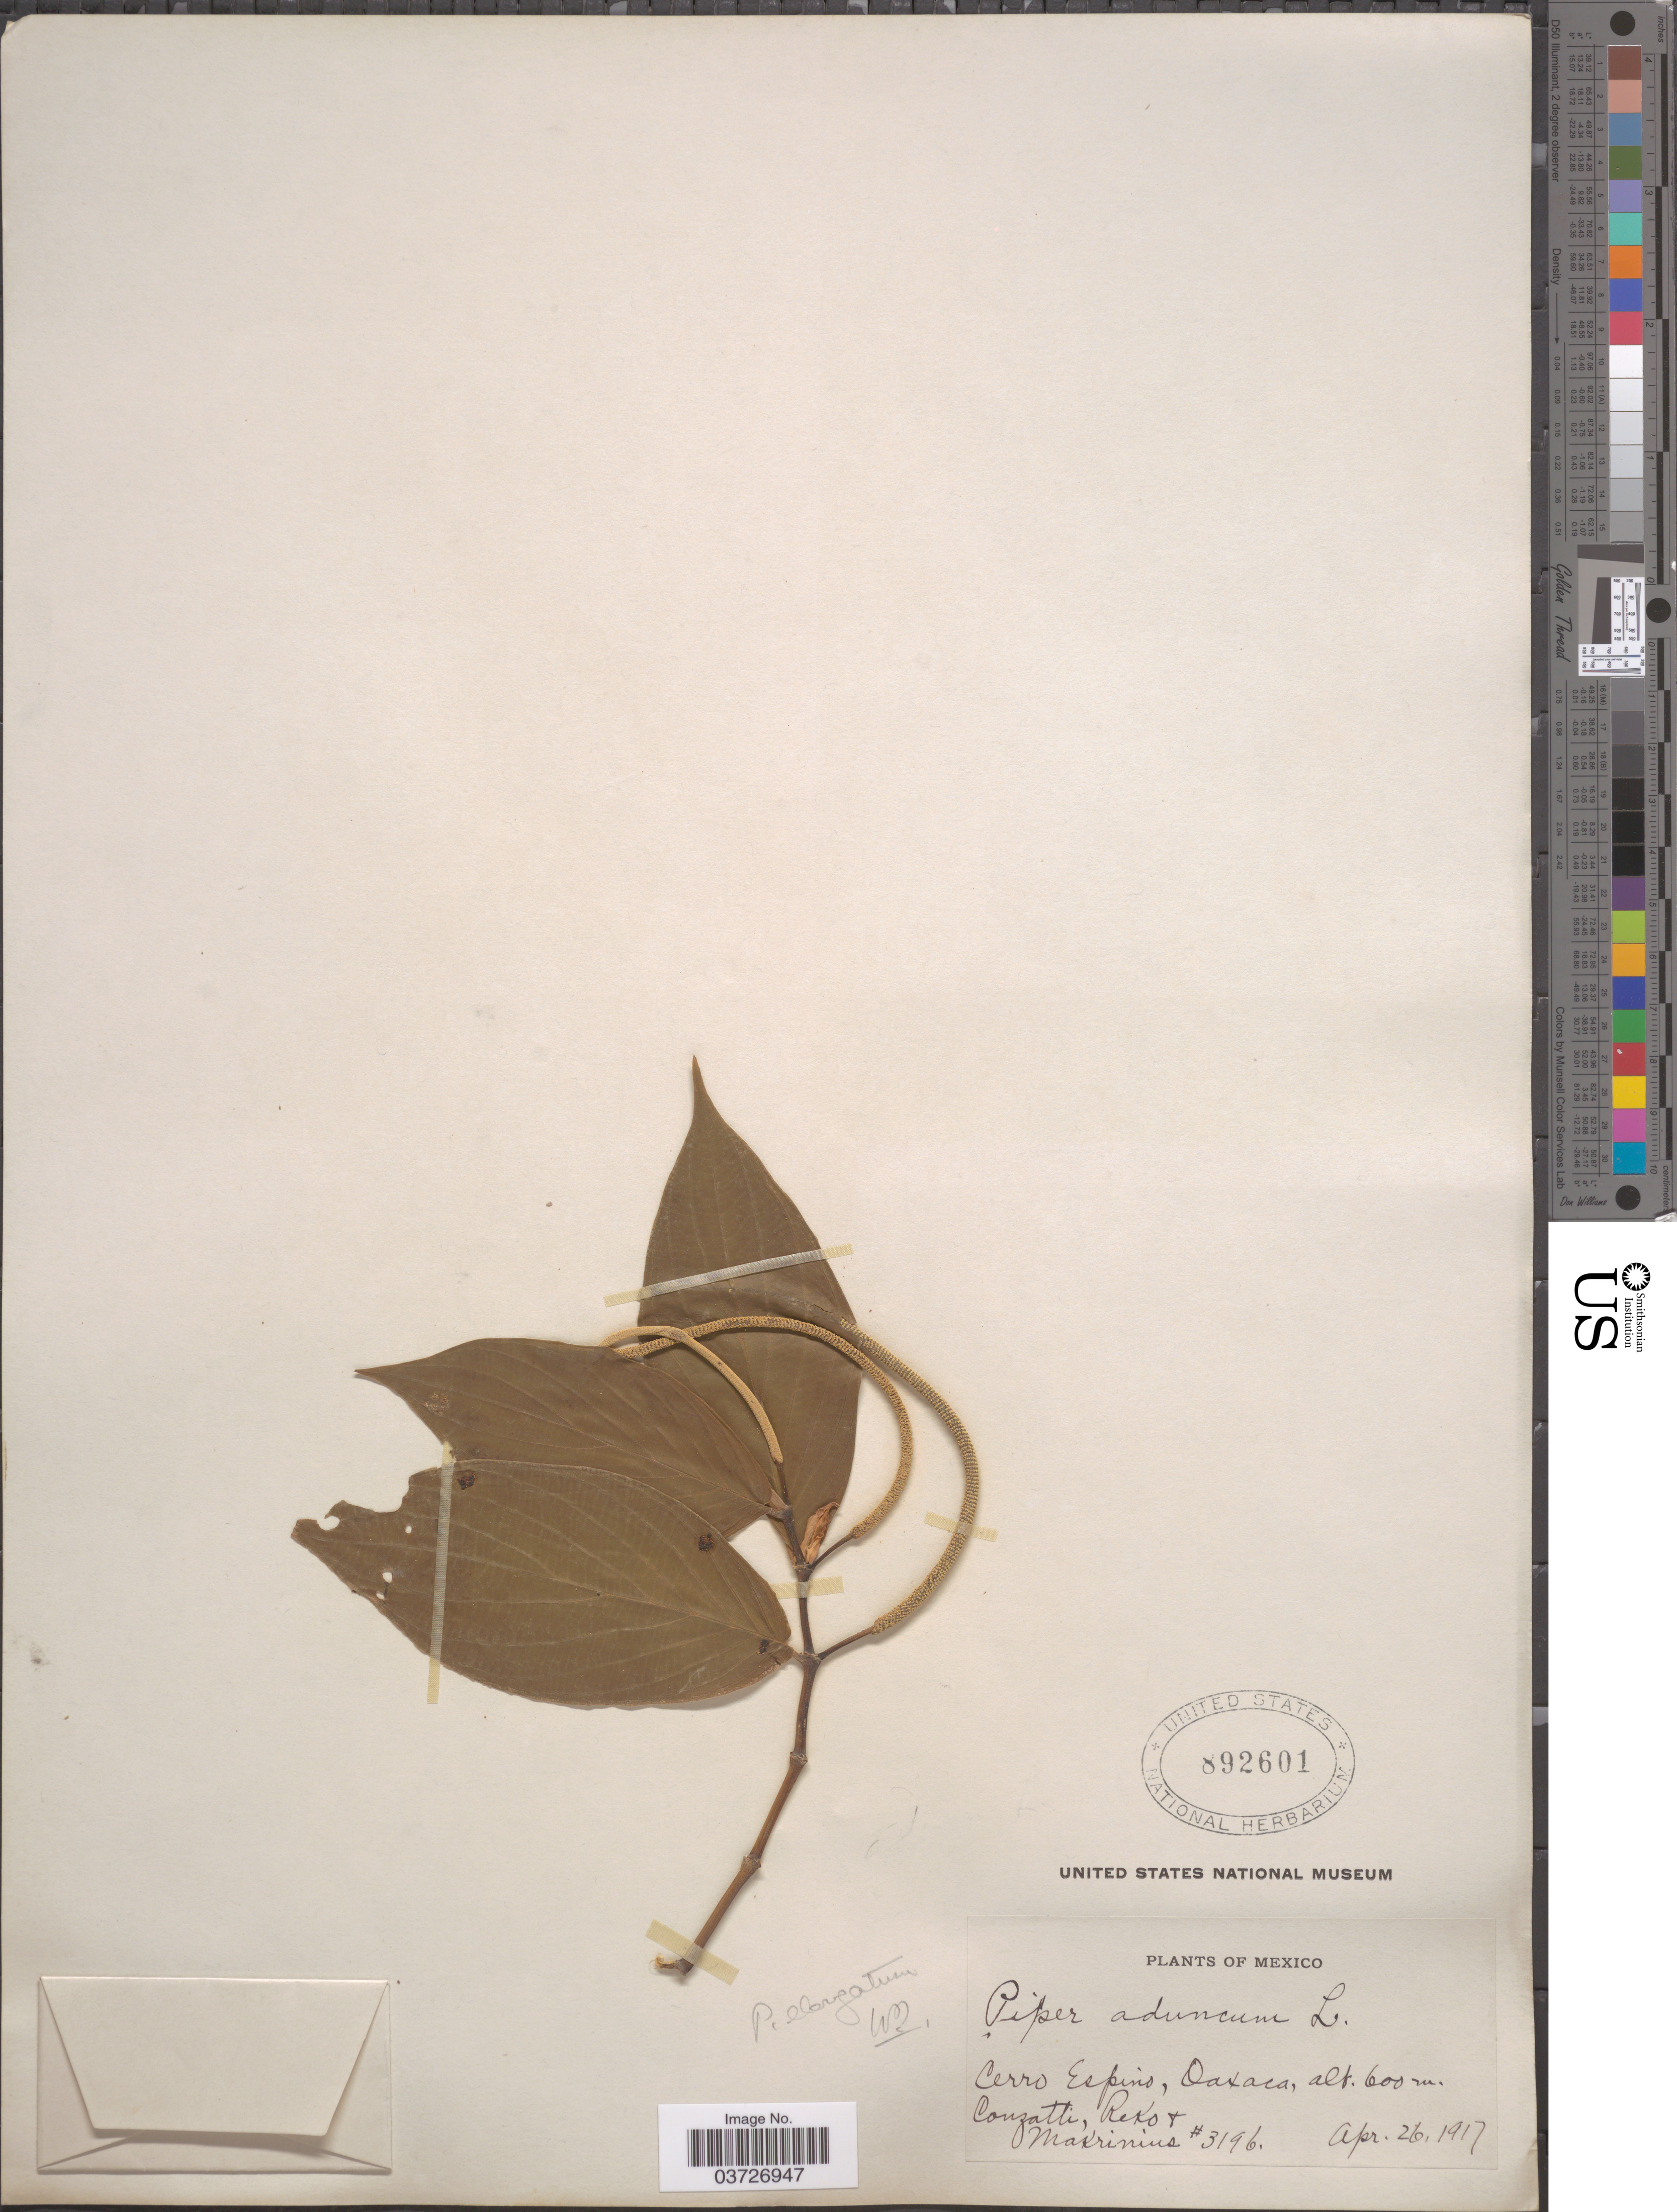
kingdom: Plantae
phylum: Tracheophyta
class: Magnoliopsida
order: Piperales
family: Piperaceae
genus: Piper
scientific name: Piper elongatum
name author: Vahl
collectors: Conzatti, --, -. Reko & -. Makrinius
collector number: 3196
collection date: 1917-04-26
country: Mexico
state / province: Oaxaca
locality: Cerro Espino.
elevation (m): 600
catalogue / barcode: US 892601